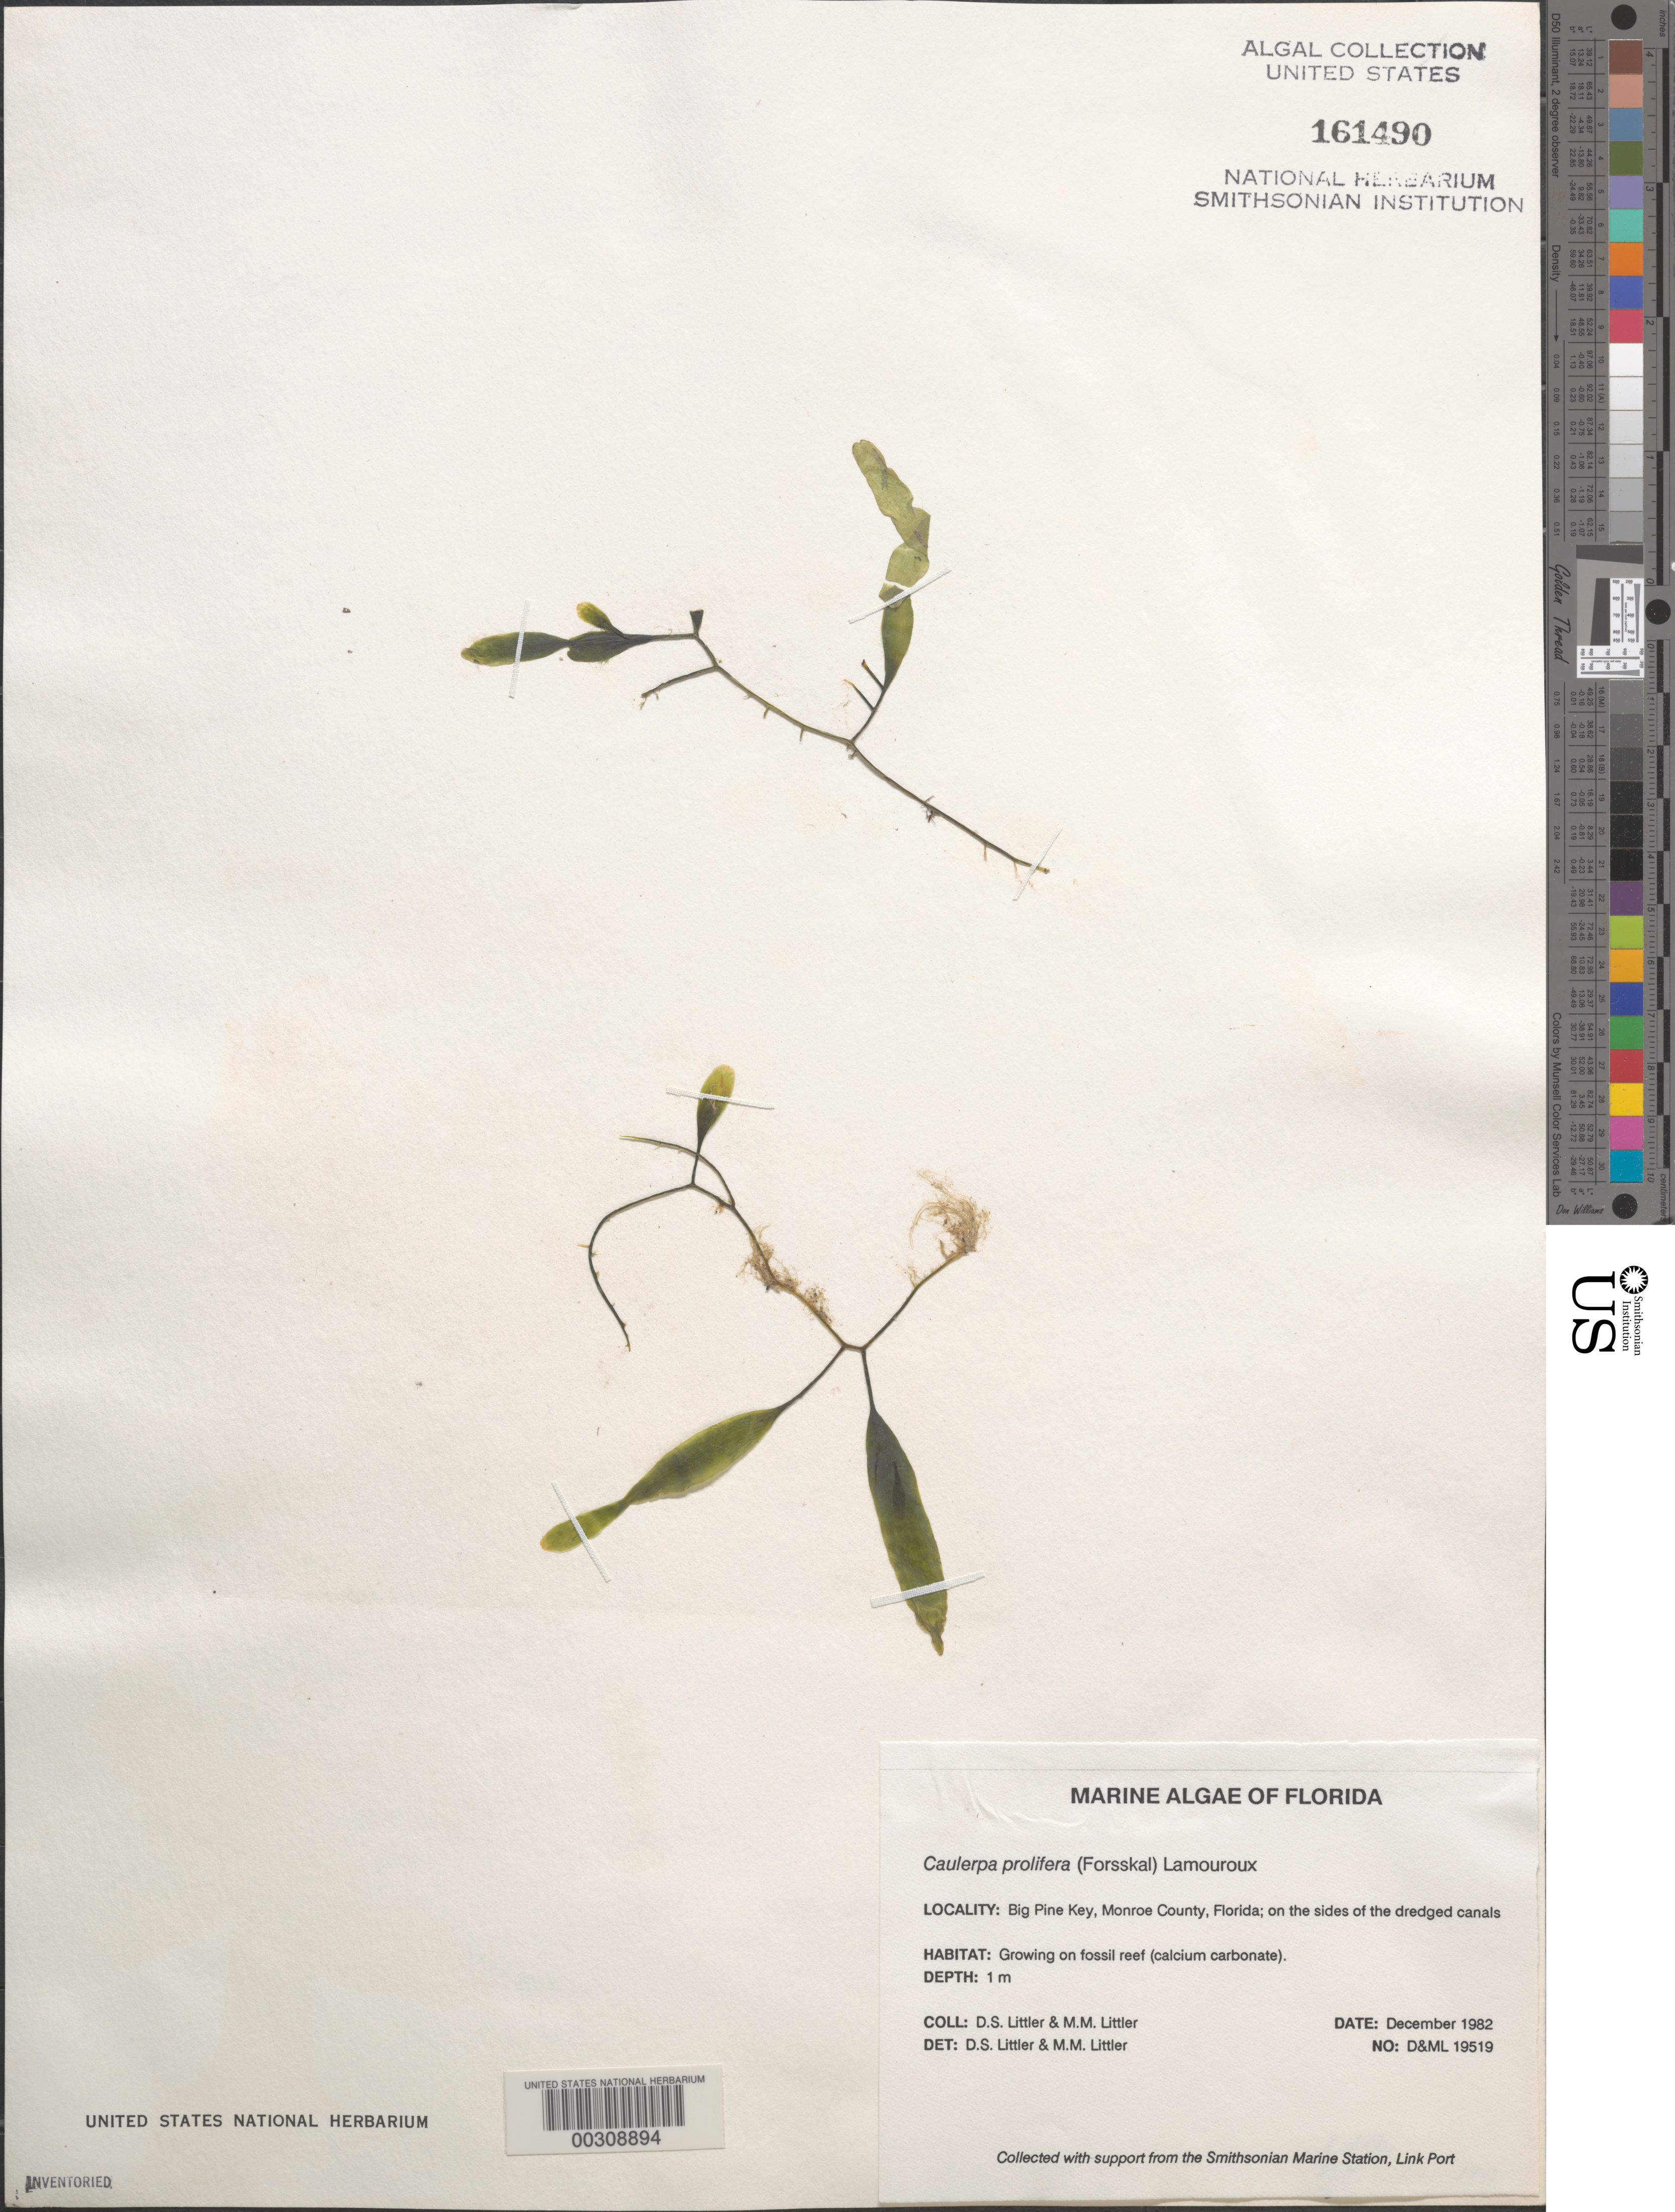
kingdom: Plantae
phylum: Chlorophyta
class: Ulvophyceae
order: Bryopsidales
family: Caulerpaceae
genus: Caulerpa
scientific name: Caulerpa prolifera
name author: (Forssk.) J.V.Lamouroux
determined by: Littler, D. S.; Littler, M. M.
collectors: D. S. Littler & M. M. Littler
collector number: D&ML 19519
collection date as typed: Dec 1982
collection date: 1982-12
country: United States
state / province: Florida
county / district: Monroe County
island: Big Pine Key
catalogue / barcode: US 161490